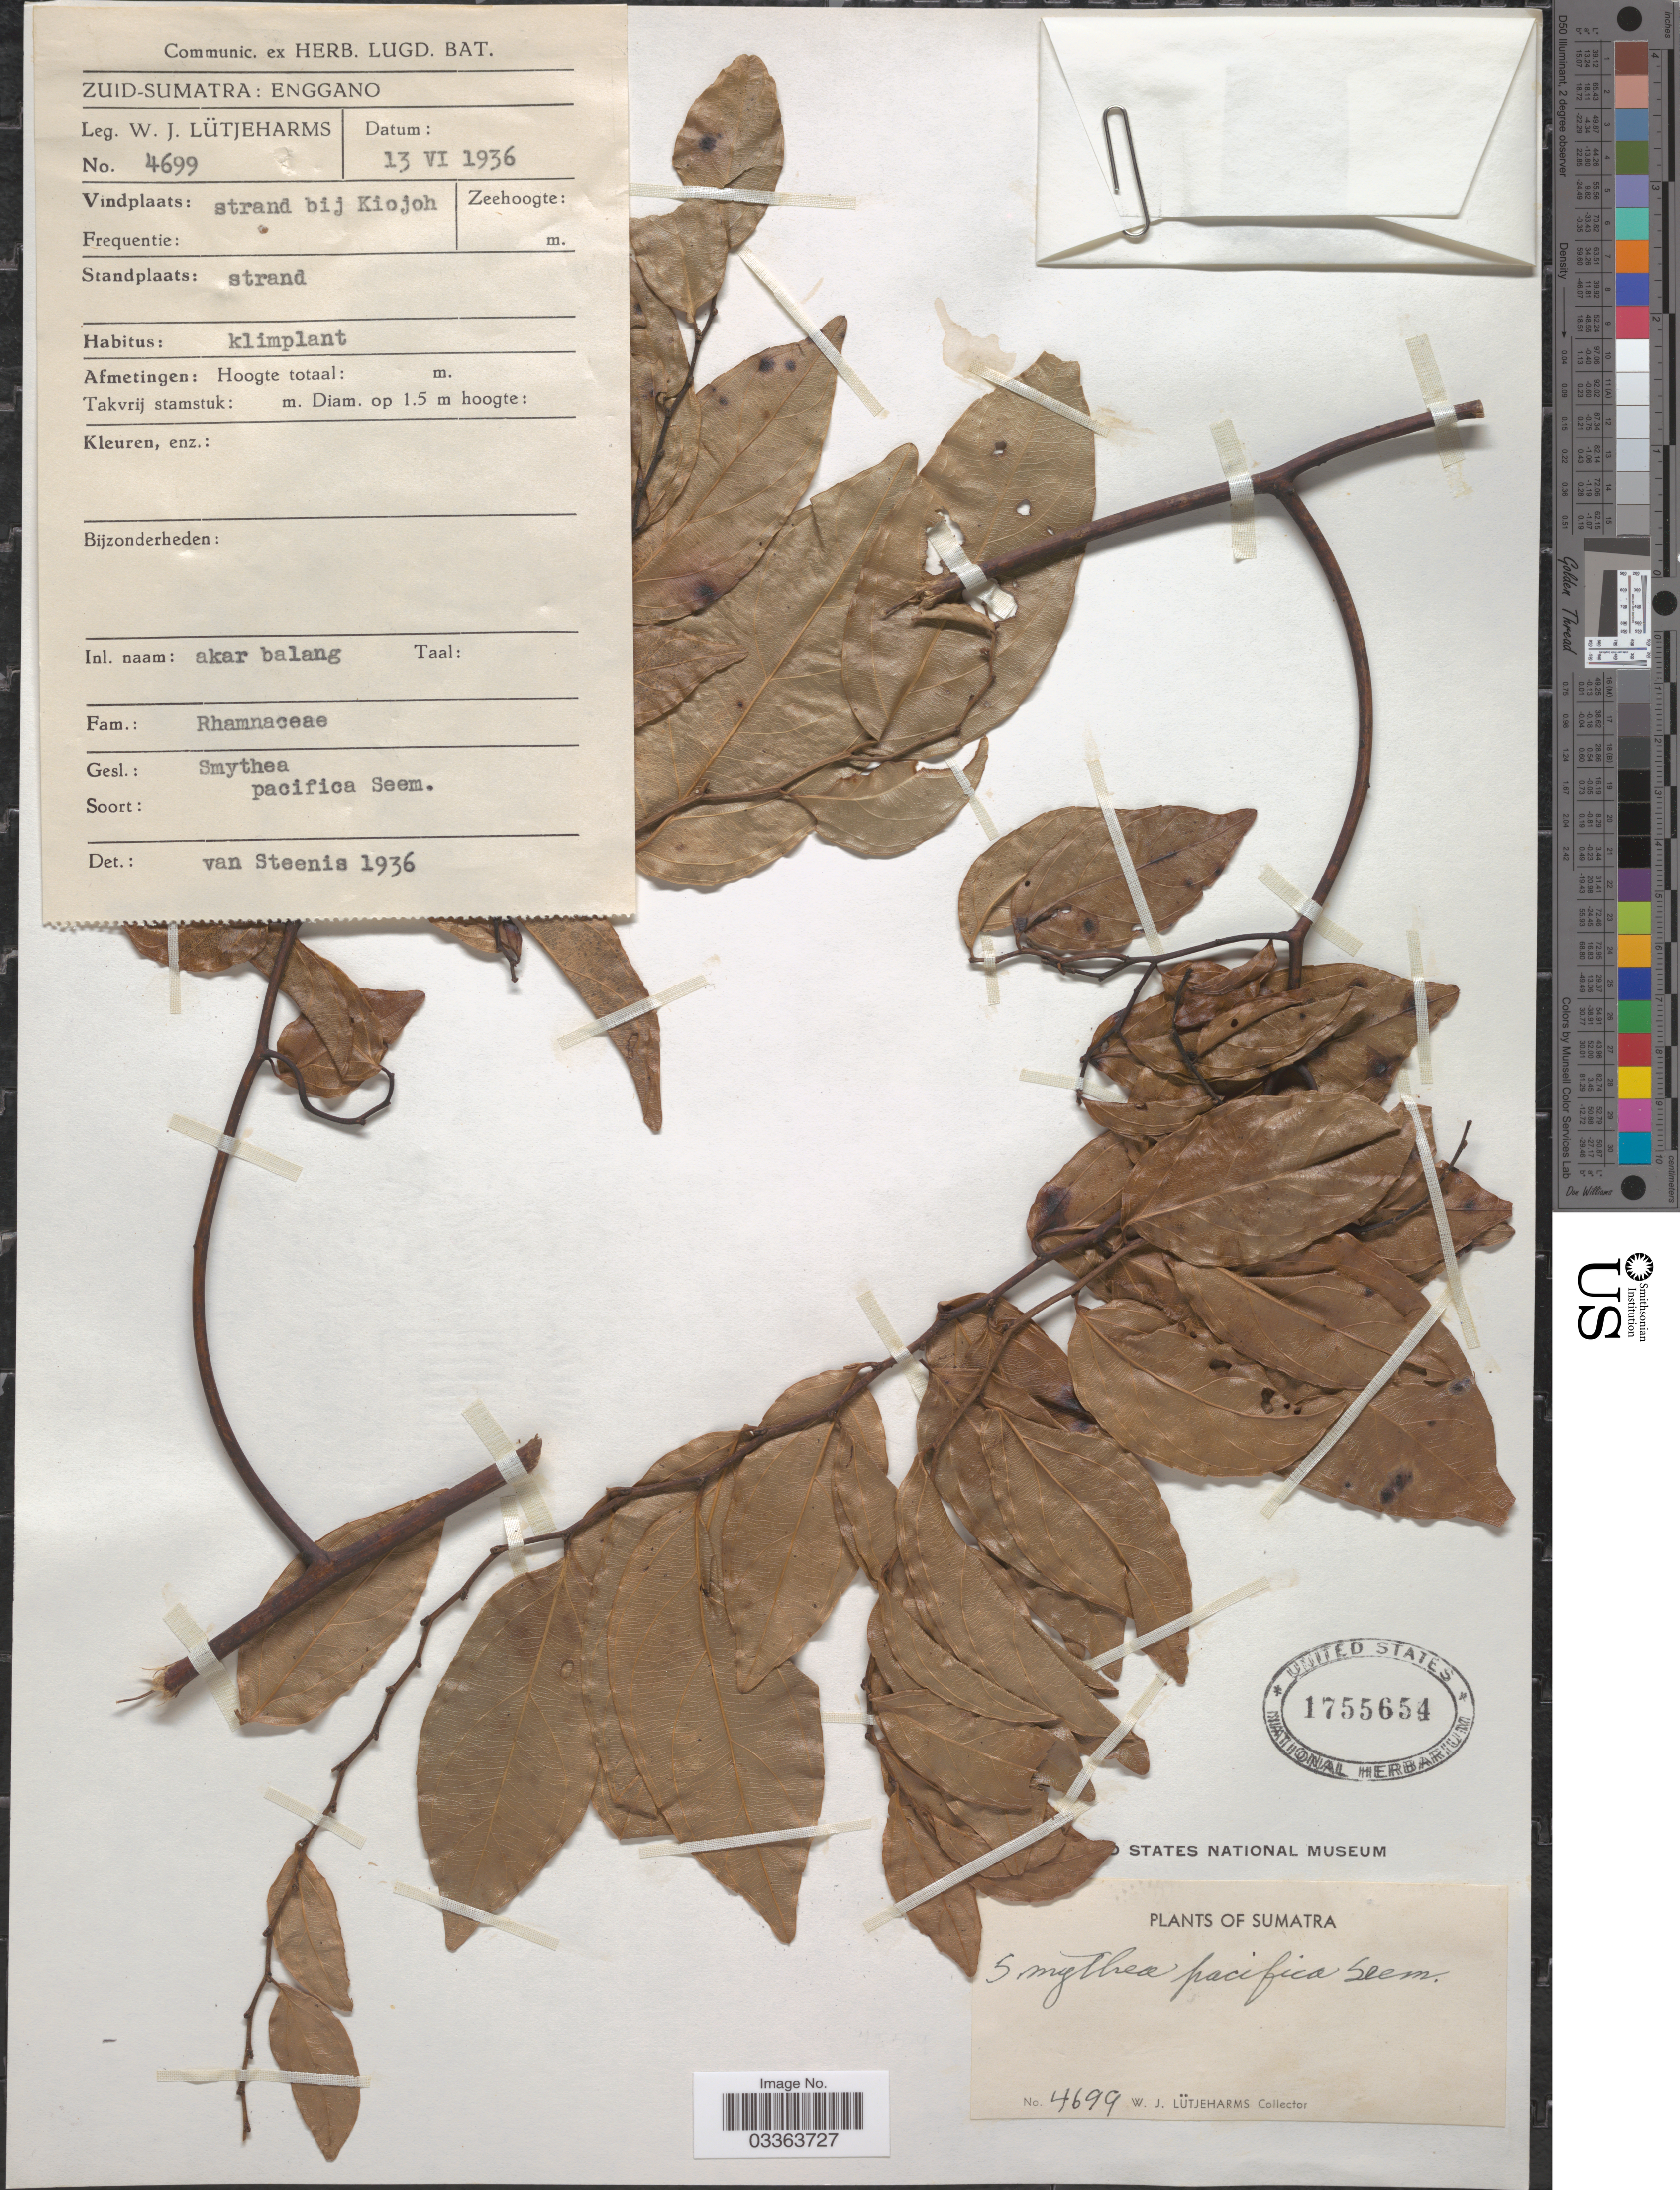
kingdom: Plantae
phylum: Tracheophyta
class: Magnoliopsida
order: Rosales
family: Rhamnaceae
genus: Smythea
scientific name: Smythea lanceata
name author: Summerh.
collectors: W. Lütjeharms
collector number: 4699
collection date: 1936-06-13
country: Indonesia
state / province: Sumatra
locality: Zuid-Sumatra: Enggano. Strand bij Kiojoh.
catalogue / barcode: US 1755654